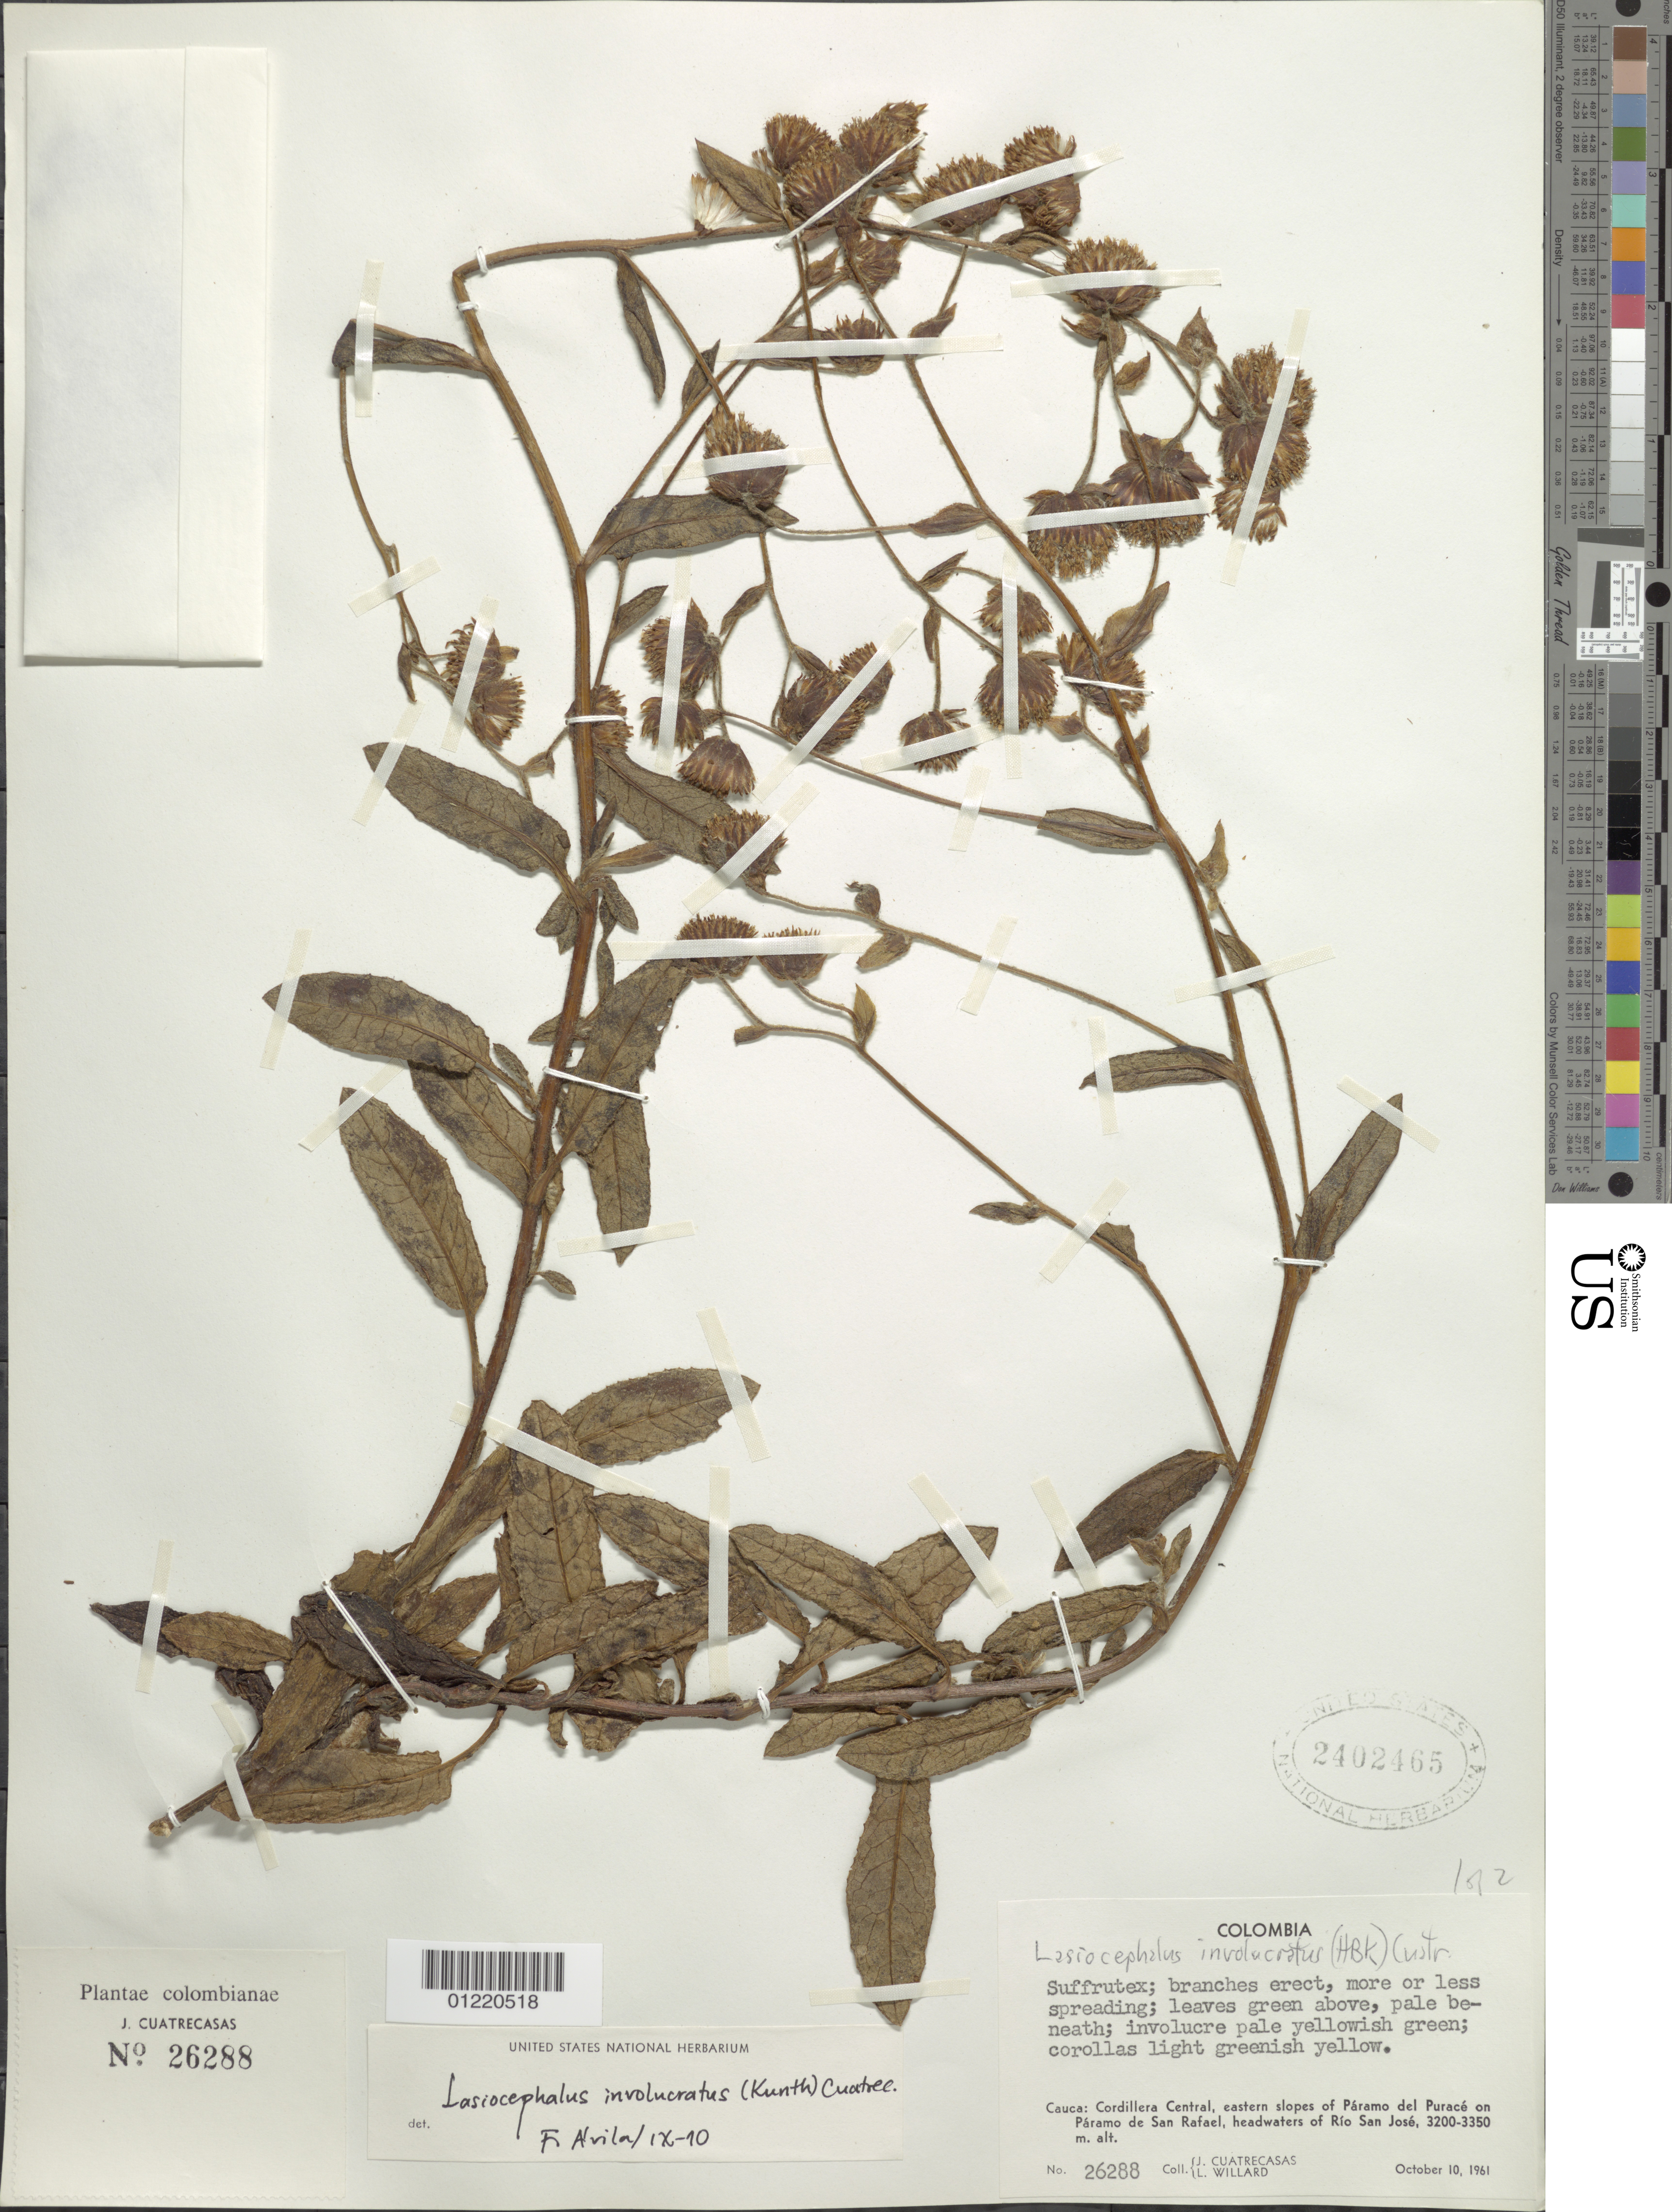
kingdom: Plantae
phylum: Tracheophyta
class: Magnoliopsida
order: Asterales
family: Asteraceae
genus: Senecio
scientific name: Senecio involucratus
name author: (Kunth) DC.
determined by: Salomon, Luciana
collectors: J. Cuatrecasas & J. Willard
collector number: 26288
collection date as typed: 10 Oct 1961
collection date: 1961-10-10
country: Colombia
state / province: Cauca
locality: Cordillera Central, eastern slopes of Páramo del Purace on Páramo de San Rafael, headwaters of Río San José.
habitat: Paramo.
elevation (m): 3200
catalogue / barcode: US 2402465